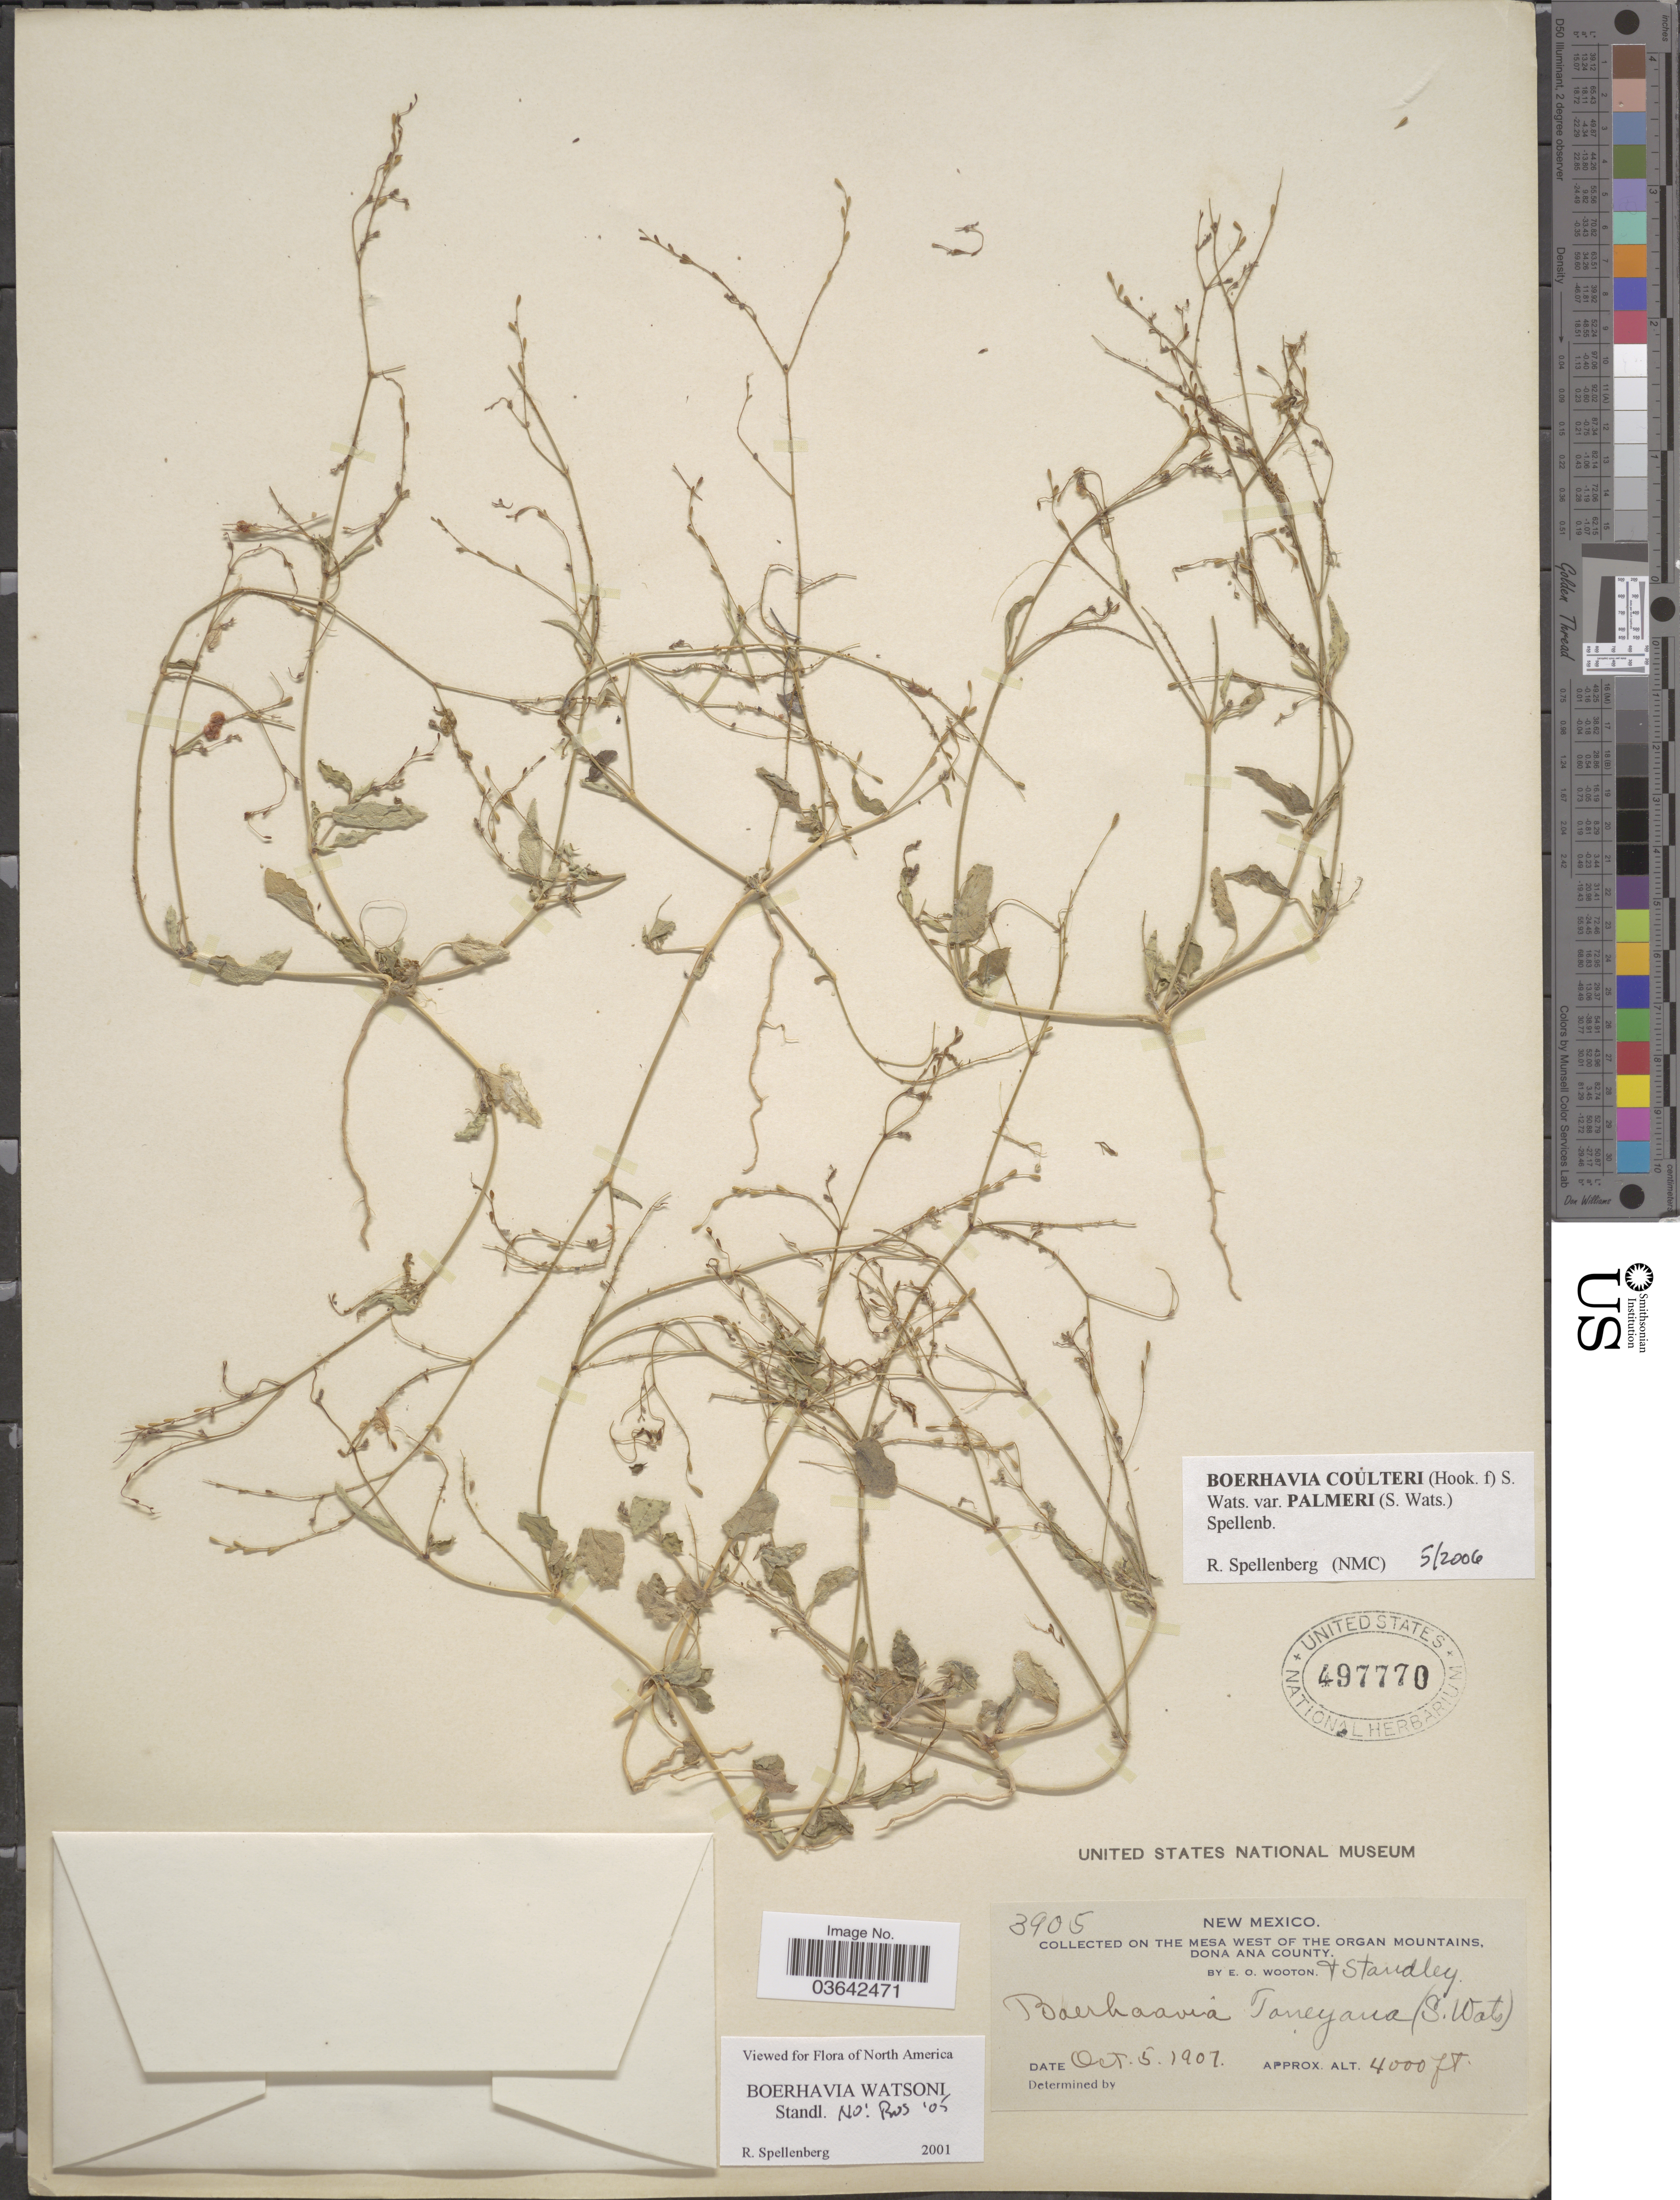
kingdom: Plantae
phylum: Tracheophyta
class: Magnoliopsida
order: Caryophyllales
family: Nyctaginaceae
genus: Boerhavia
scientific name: Boerhavia coulteri var. palmeri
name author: (S. Watson) Spellenb.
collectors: E. O. Wooton & Standley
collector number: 3905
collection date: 1907-10-05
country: United States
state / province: New Mexico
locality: The Mesa West of The Organ Mountains, Dona Ana County.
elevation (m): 1219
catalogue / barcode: US 497770